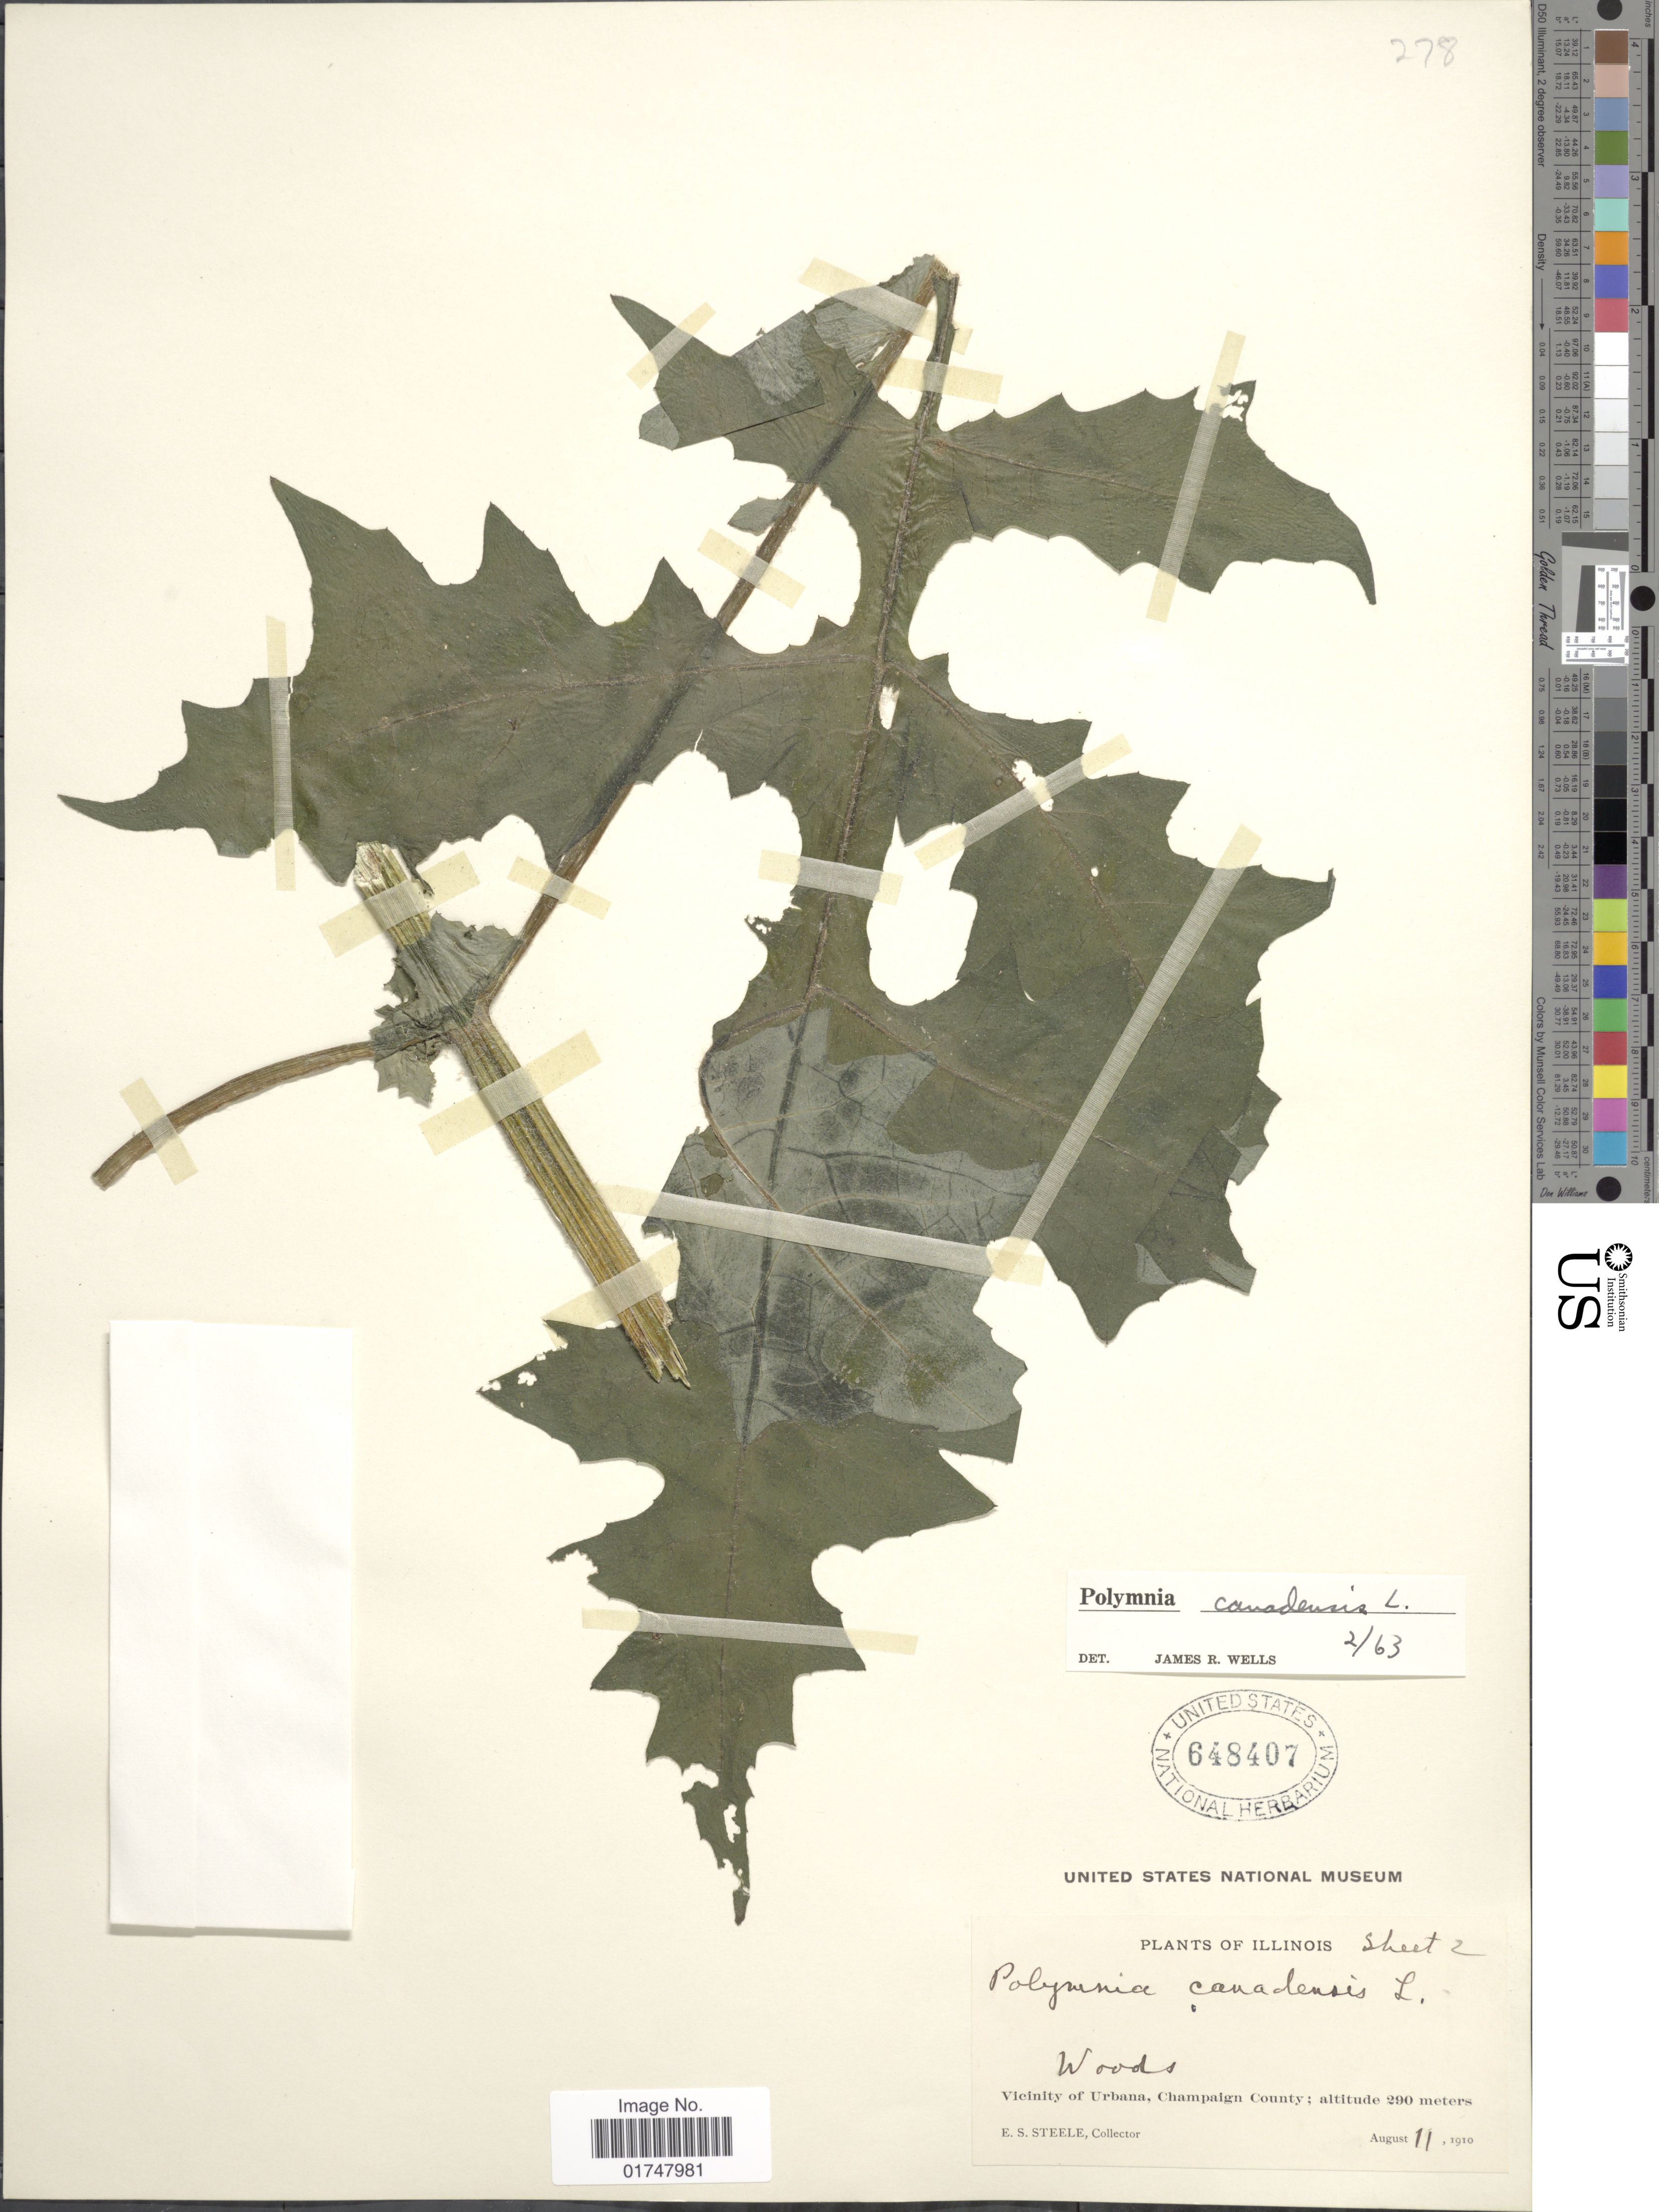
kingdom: Plantae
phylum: Tracheophyta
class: Magnoliopsida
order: Asterales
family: Asteraceae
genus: Polymnia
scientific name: Polymnia canadensis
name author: L.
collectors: E. Steele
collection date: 1910-08-11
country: United States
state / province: Illinois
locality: Vicinity of Urbana, Champaign county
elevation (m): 290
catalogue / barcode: US 648407